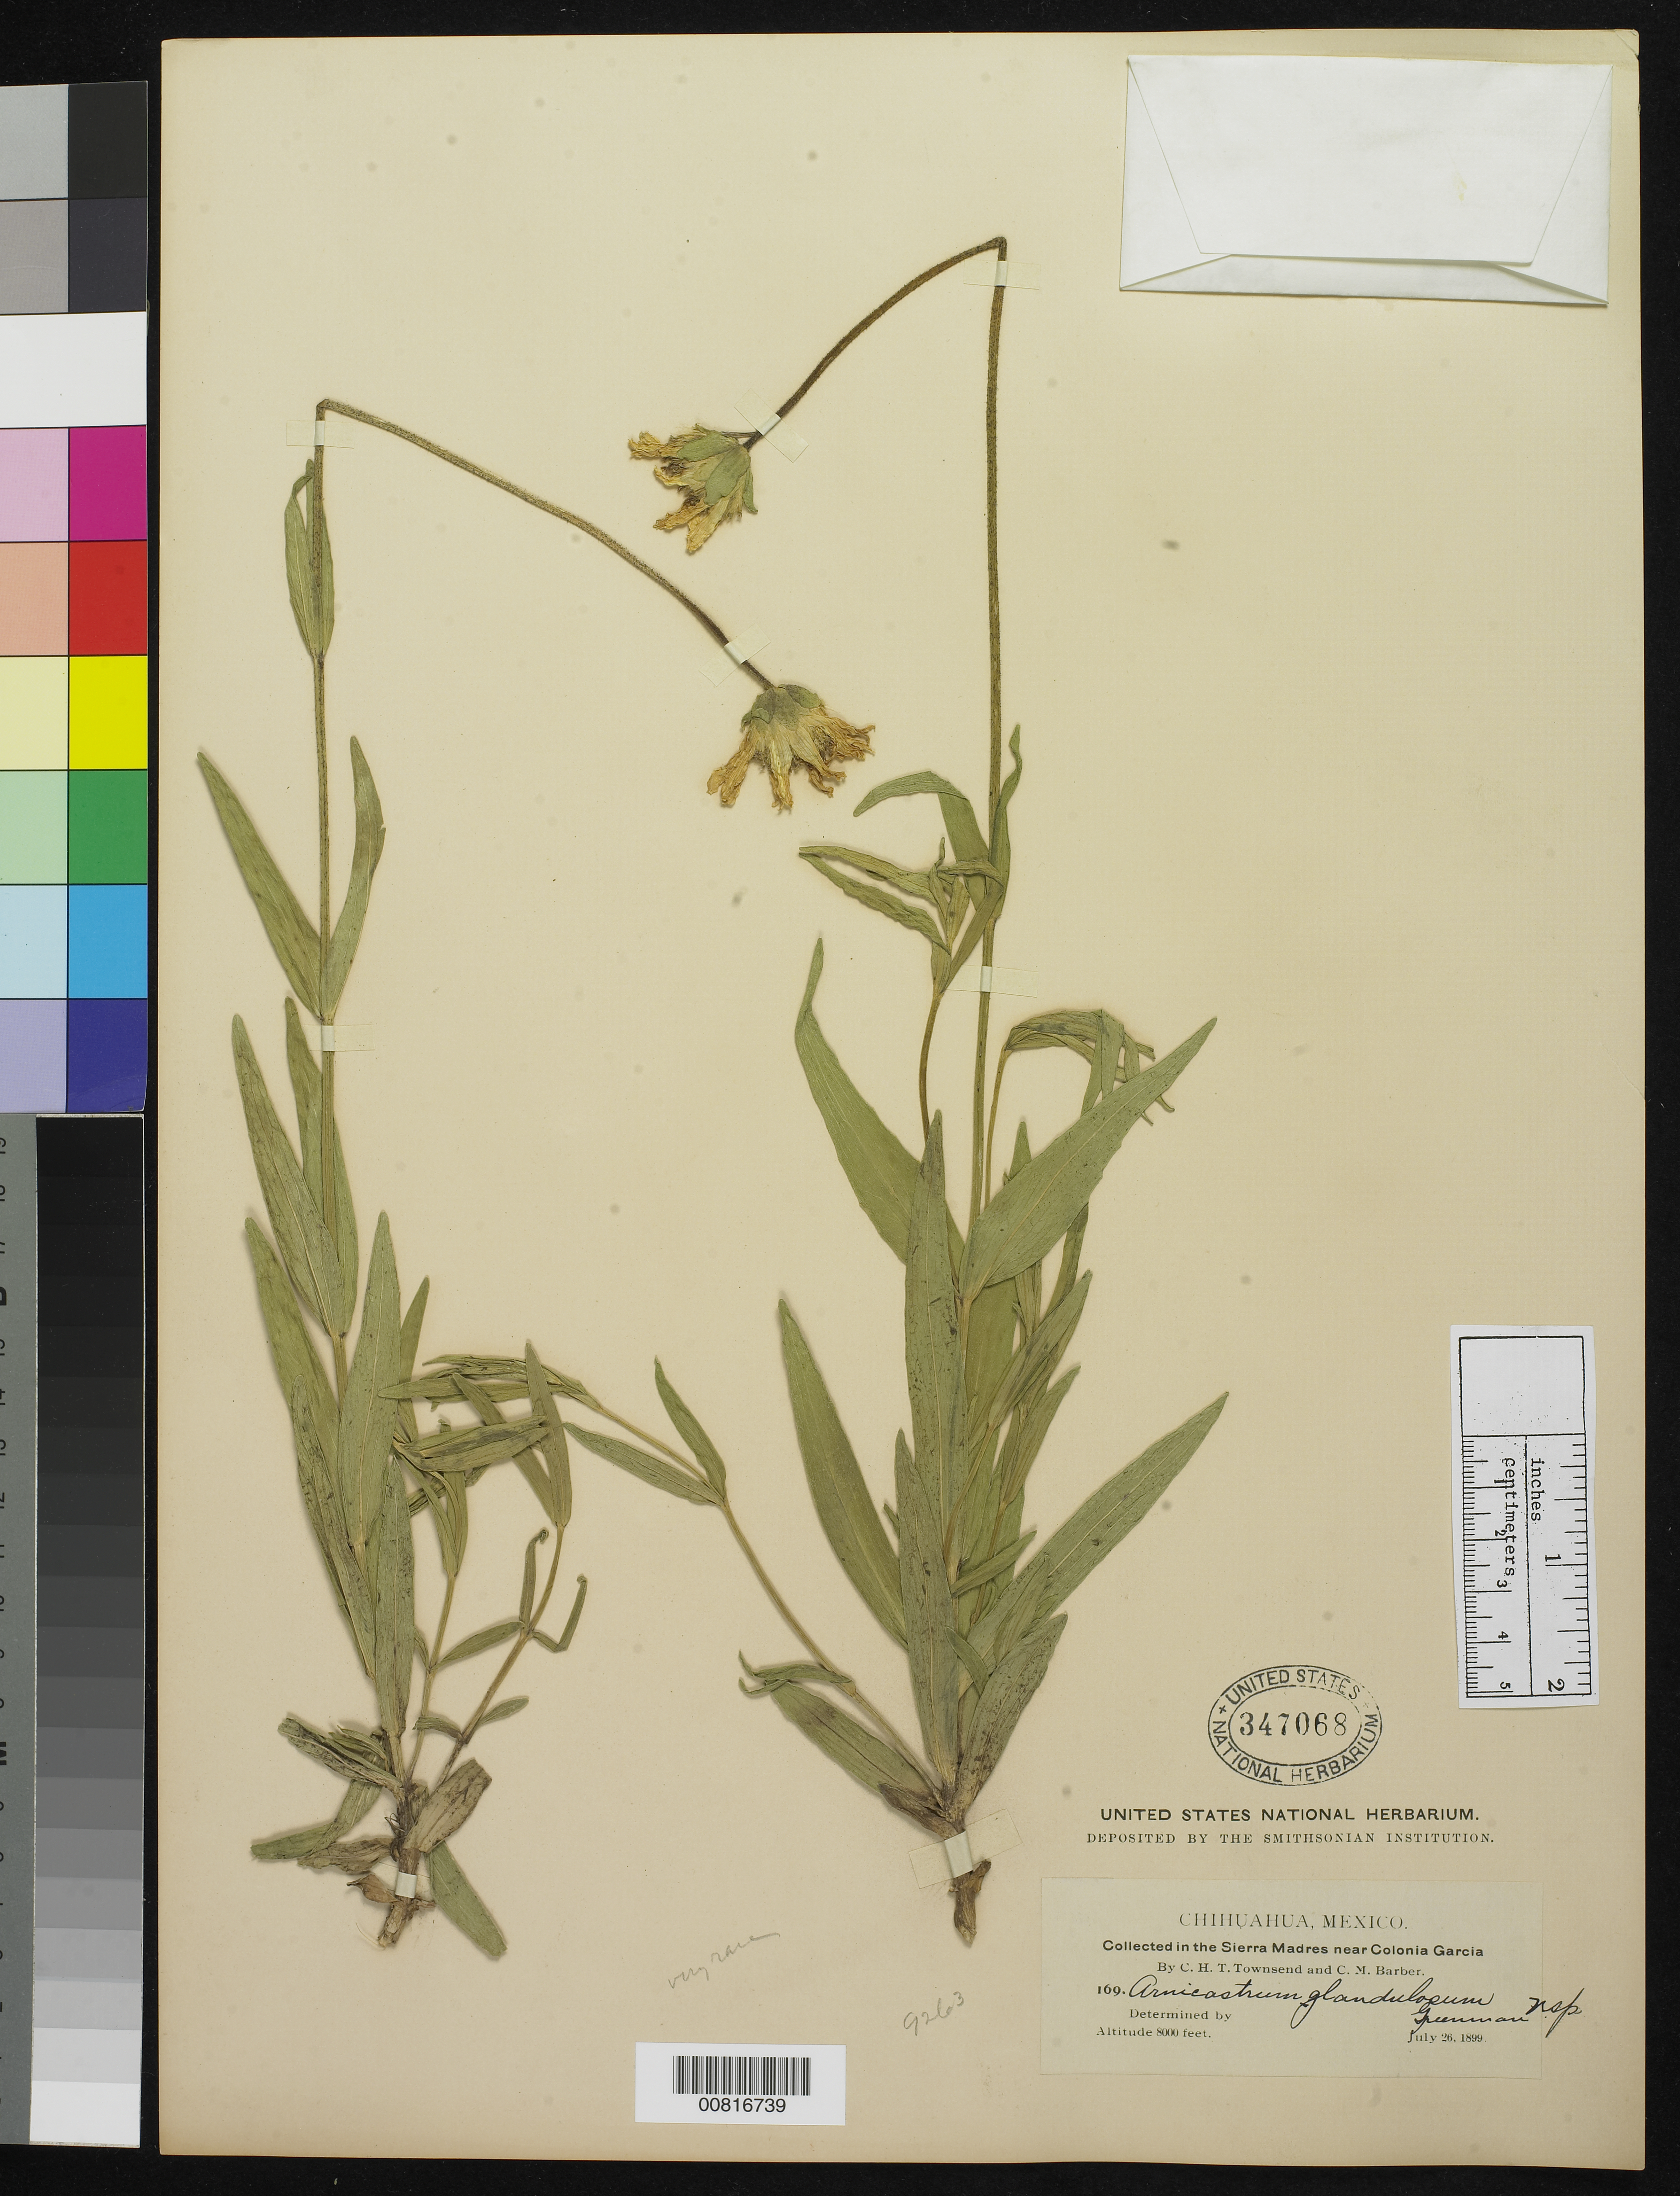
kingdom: Plantae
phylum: Tracheophyta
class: Magnoliopsida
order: Asterales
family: Asteraceae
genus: Arnicastrum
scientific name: Arnicastrum glandulosum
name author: Greenm.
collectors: C. H. T. Townsend & C. Barber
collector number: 169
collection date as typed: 26 Jul 1899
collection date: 1899-07-26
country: Mexico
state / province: Chihuahua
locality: Sierra Madre near Colonia García, Chihuahua.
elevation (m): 2438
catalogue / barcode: US 347068